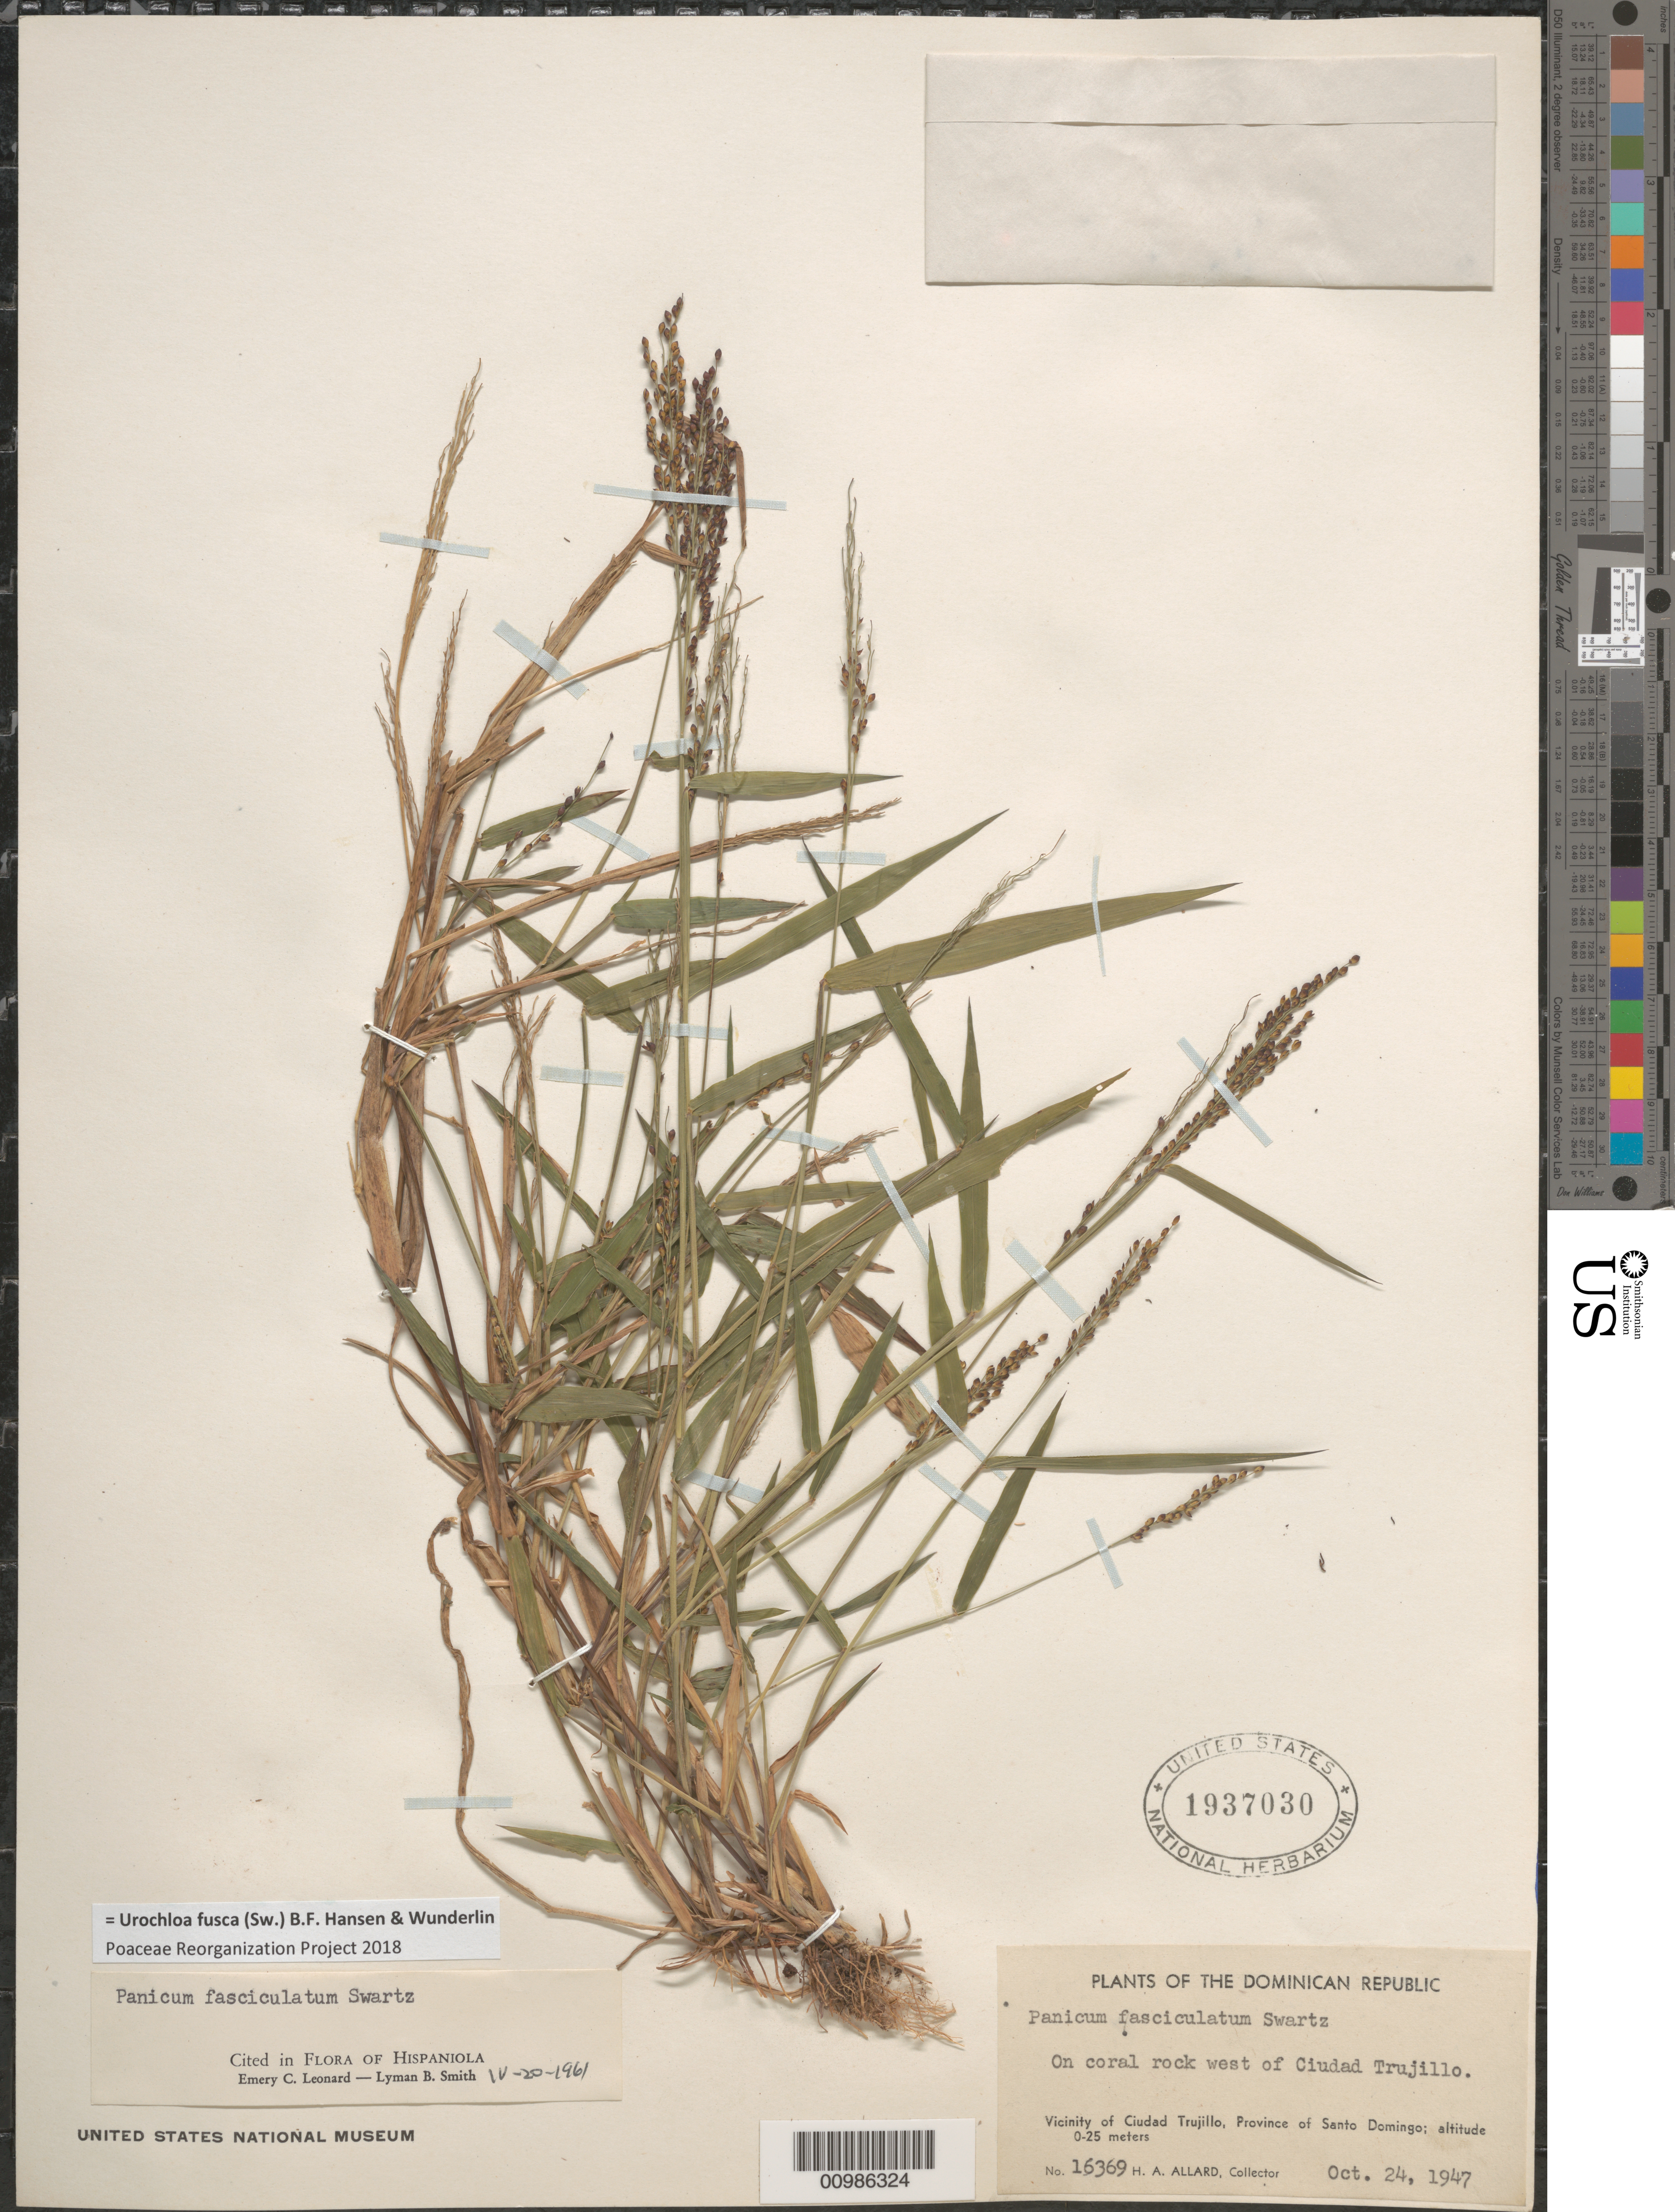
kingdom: Plantae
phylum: Tracheophyta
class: Liliopsida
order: Poales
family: Poaceae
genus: Brachiaria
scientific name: Brachiaria fasciculata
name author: (Sw.) Parodi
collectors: H. A. Allard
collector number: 16369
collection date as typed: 24 Oct 1947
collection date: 1947-10-24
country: Dominican Republic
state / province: Distrito Nacional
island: Hispaniola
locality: West of Ciudad Trujillo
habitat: on coral rock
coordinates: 0 N, 0 E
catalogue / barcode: US 1937030